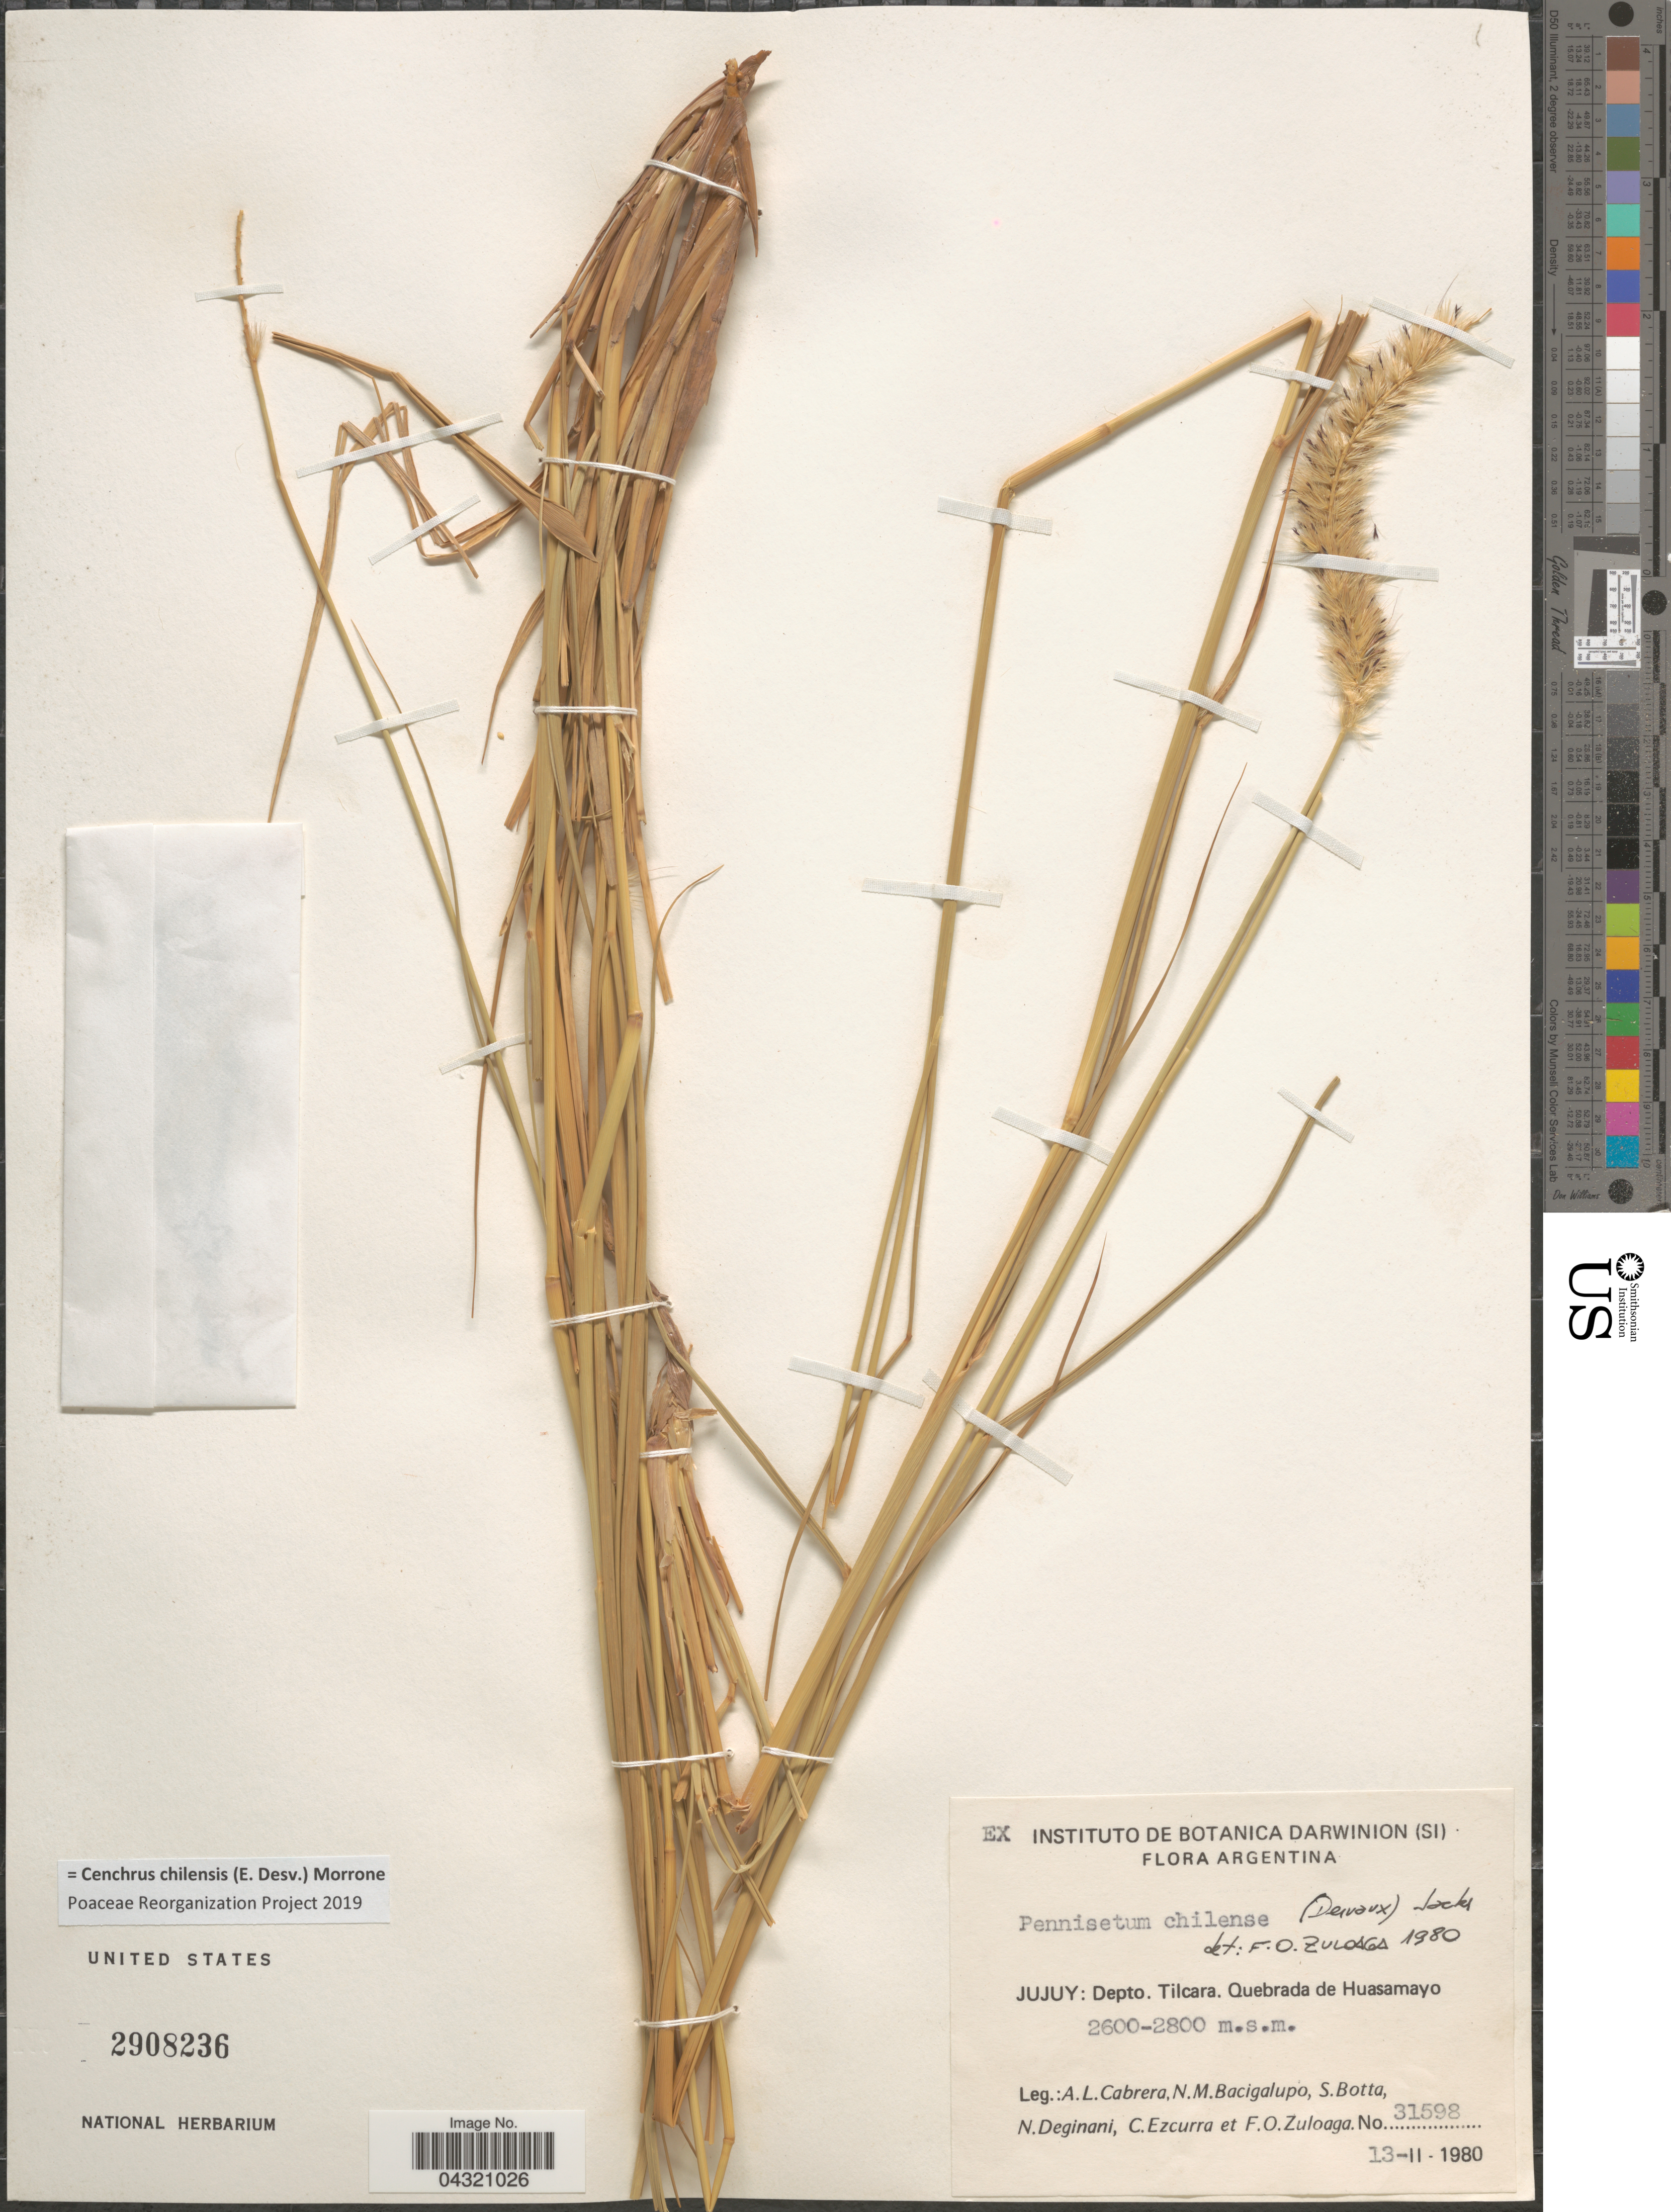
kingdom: Plantae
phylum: Tracheophyta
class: Liliopsida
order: Poales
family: Poaceae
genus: Cenchrus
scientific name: Cenchrus chilensis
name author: (É. Desv.) Morrone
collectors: A. L. Cabrera, N. M. Bacigalupo, S. Botta, N. Deginani & et al.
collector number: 31598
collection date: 1980-02-13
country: Argentina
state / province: Jujuy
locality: Depto. Tilcara. Quebrada de Huasamayo.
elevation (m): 2600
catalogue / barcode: US 2908236